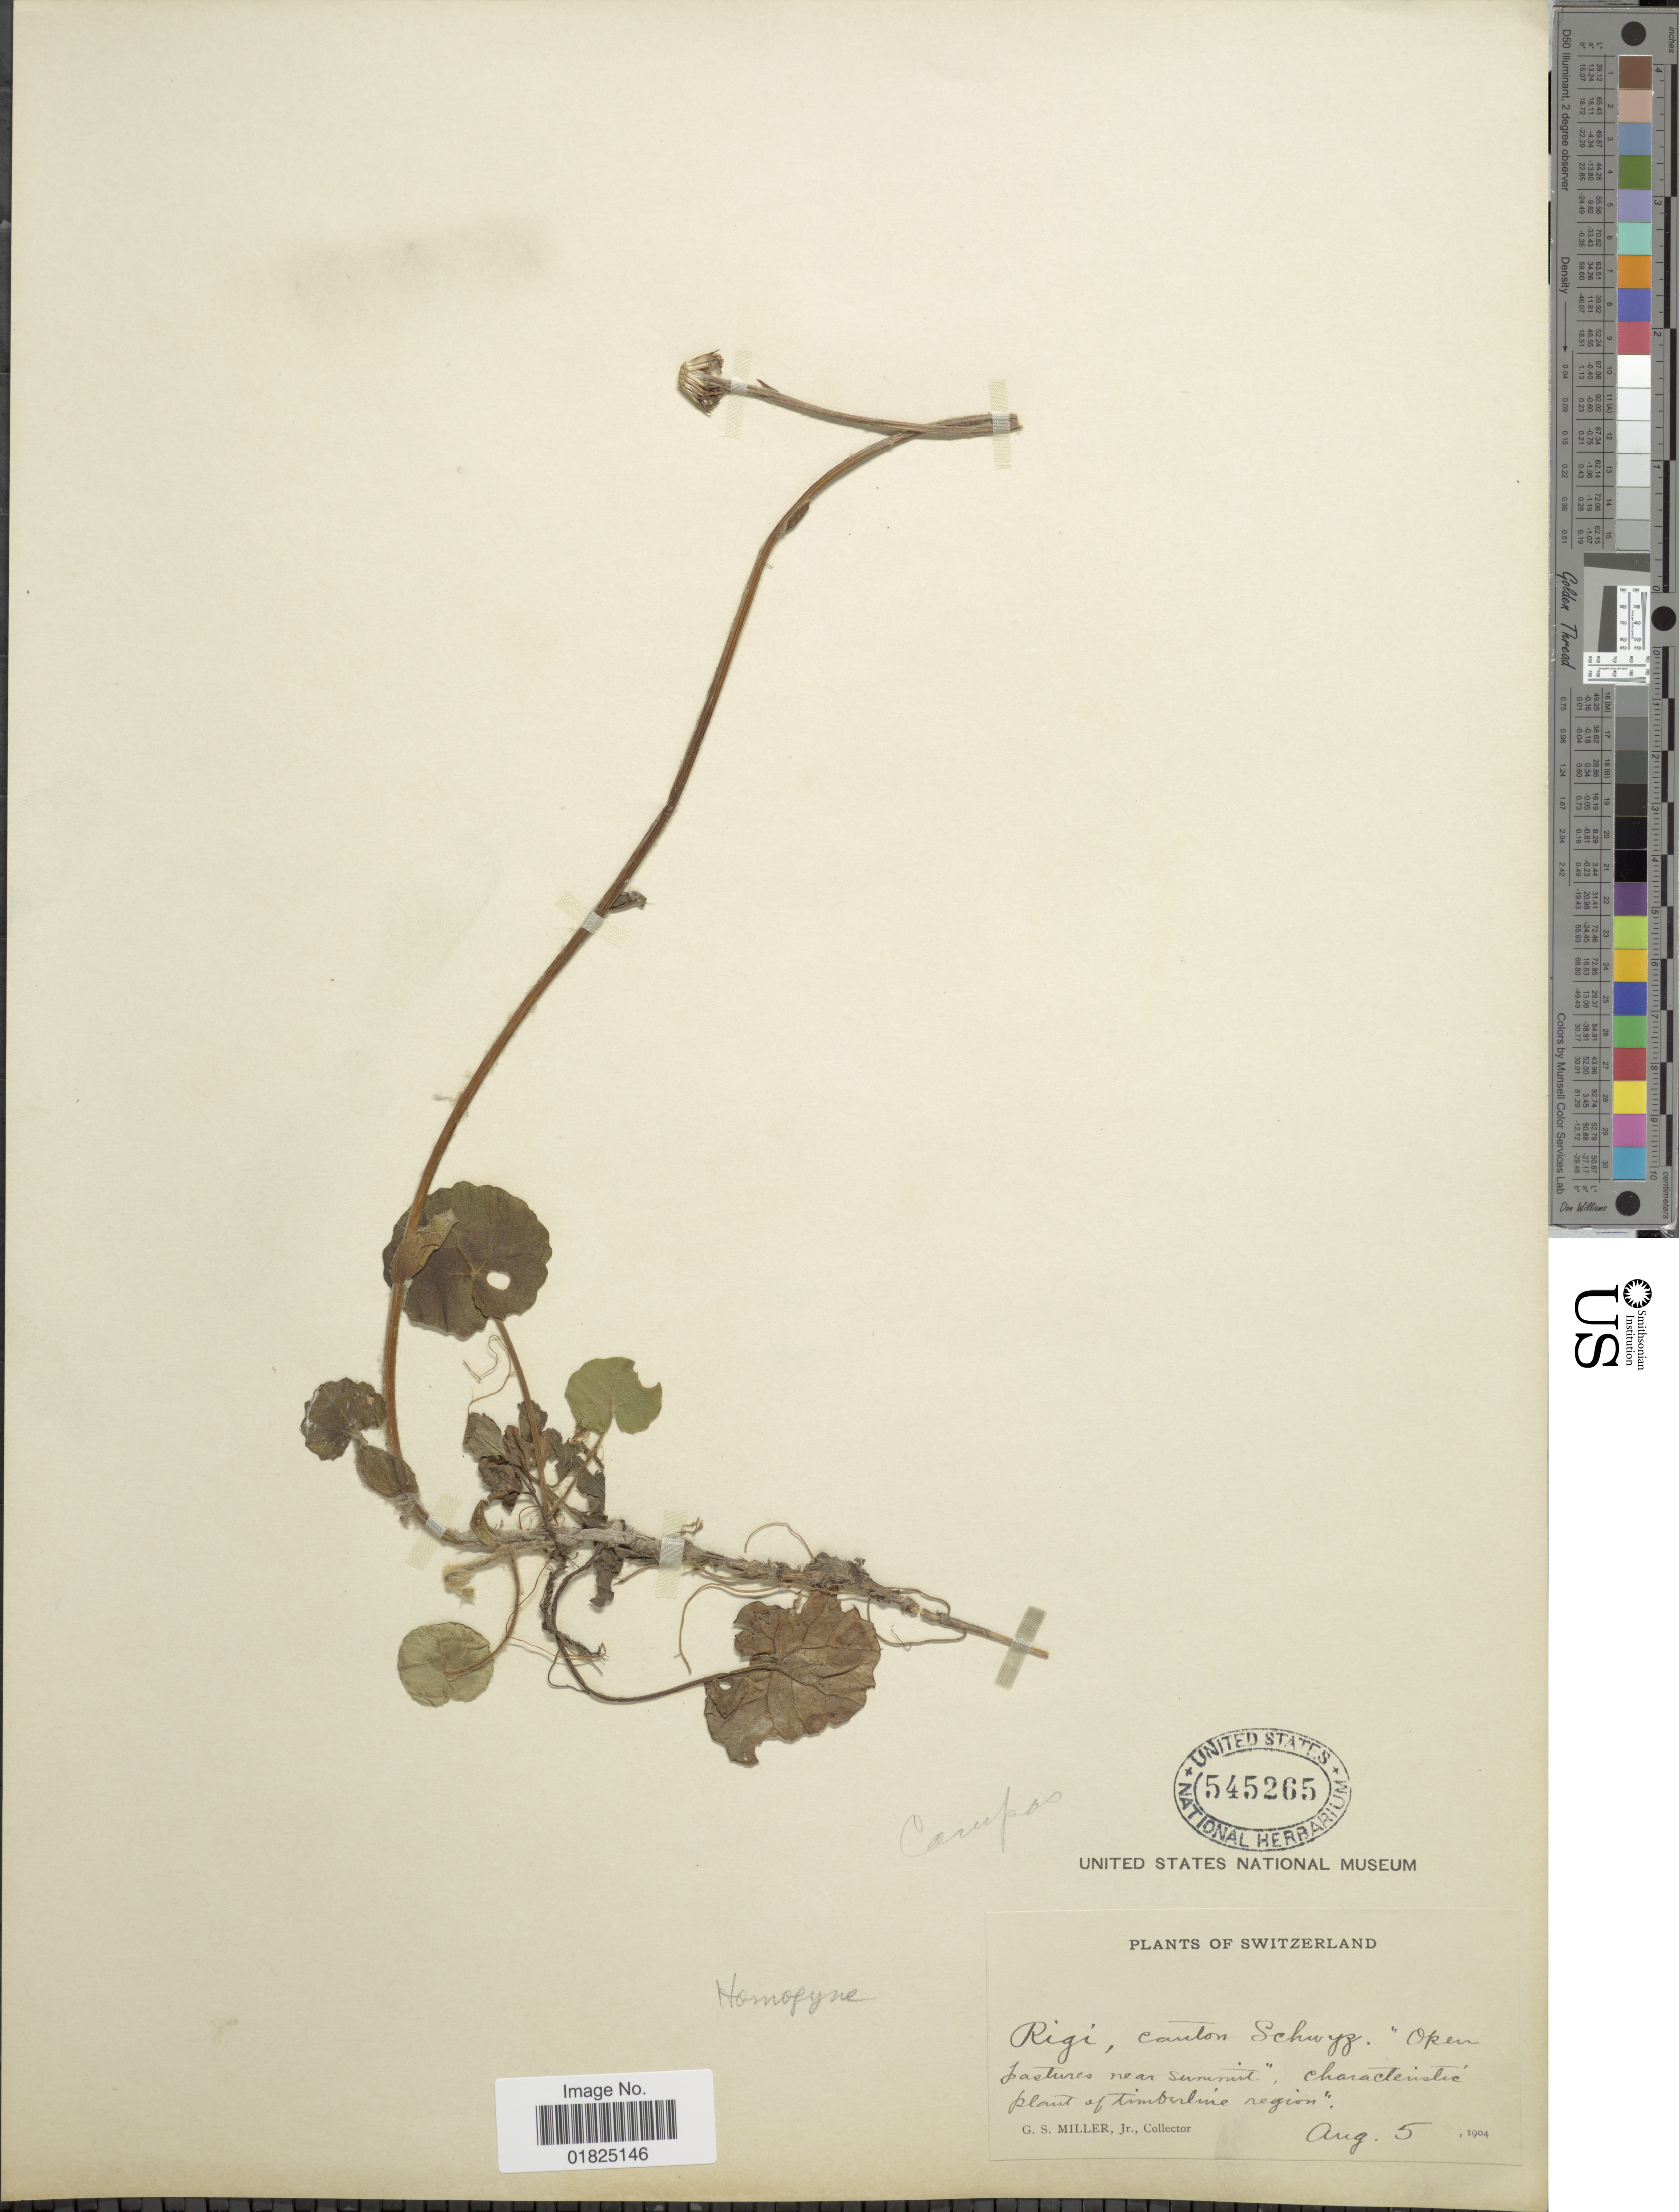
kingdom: Plantae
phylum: Tracheophyta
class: Magnoliopsida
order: Asterales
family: Asteraceae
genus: Homogyne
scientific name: Homogyne sp.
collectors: G. S. Miller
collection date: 1904-08-05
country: Switzerland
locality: Pastures near summit', charactnistic' plant of Timberline region'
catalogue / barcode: US 545265